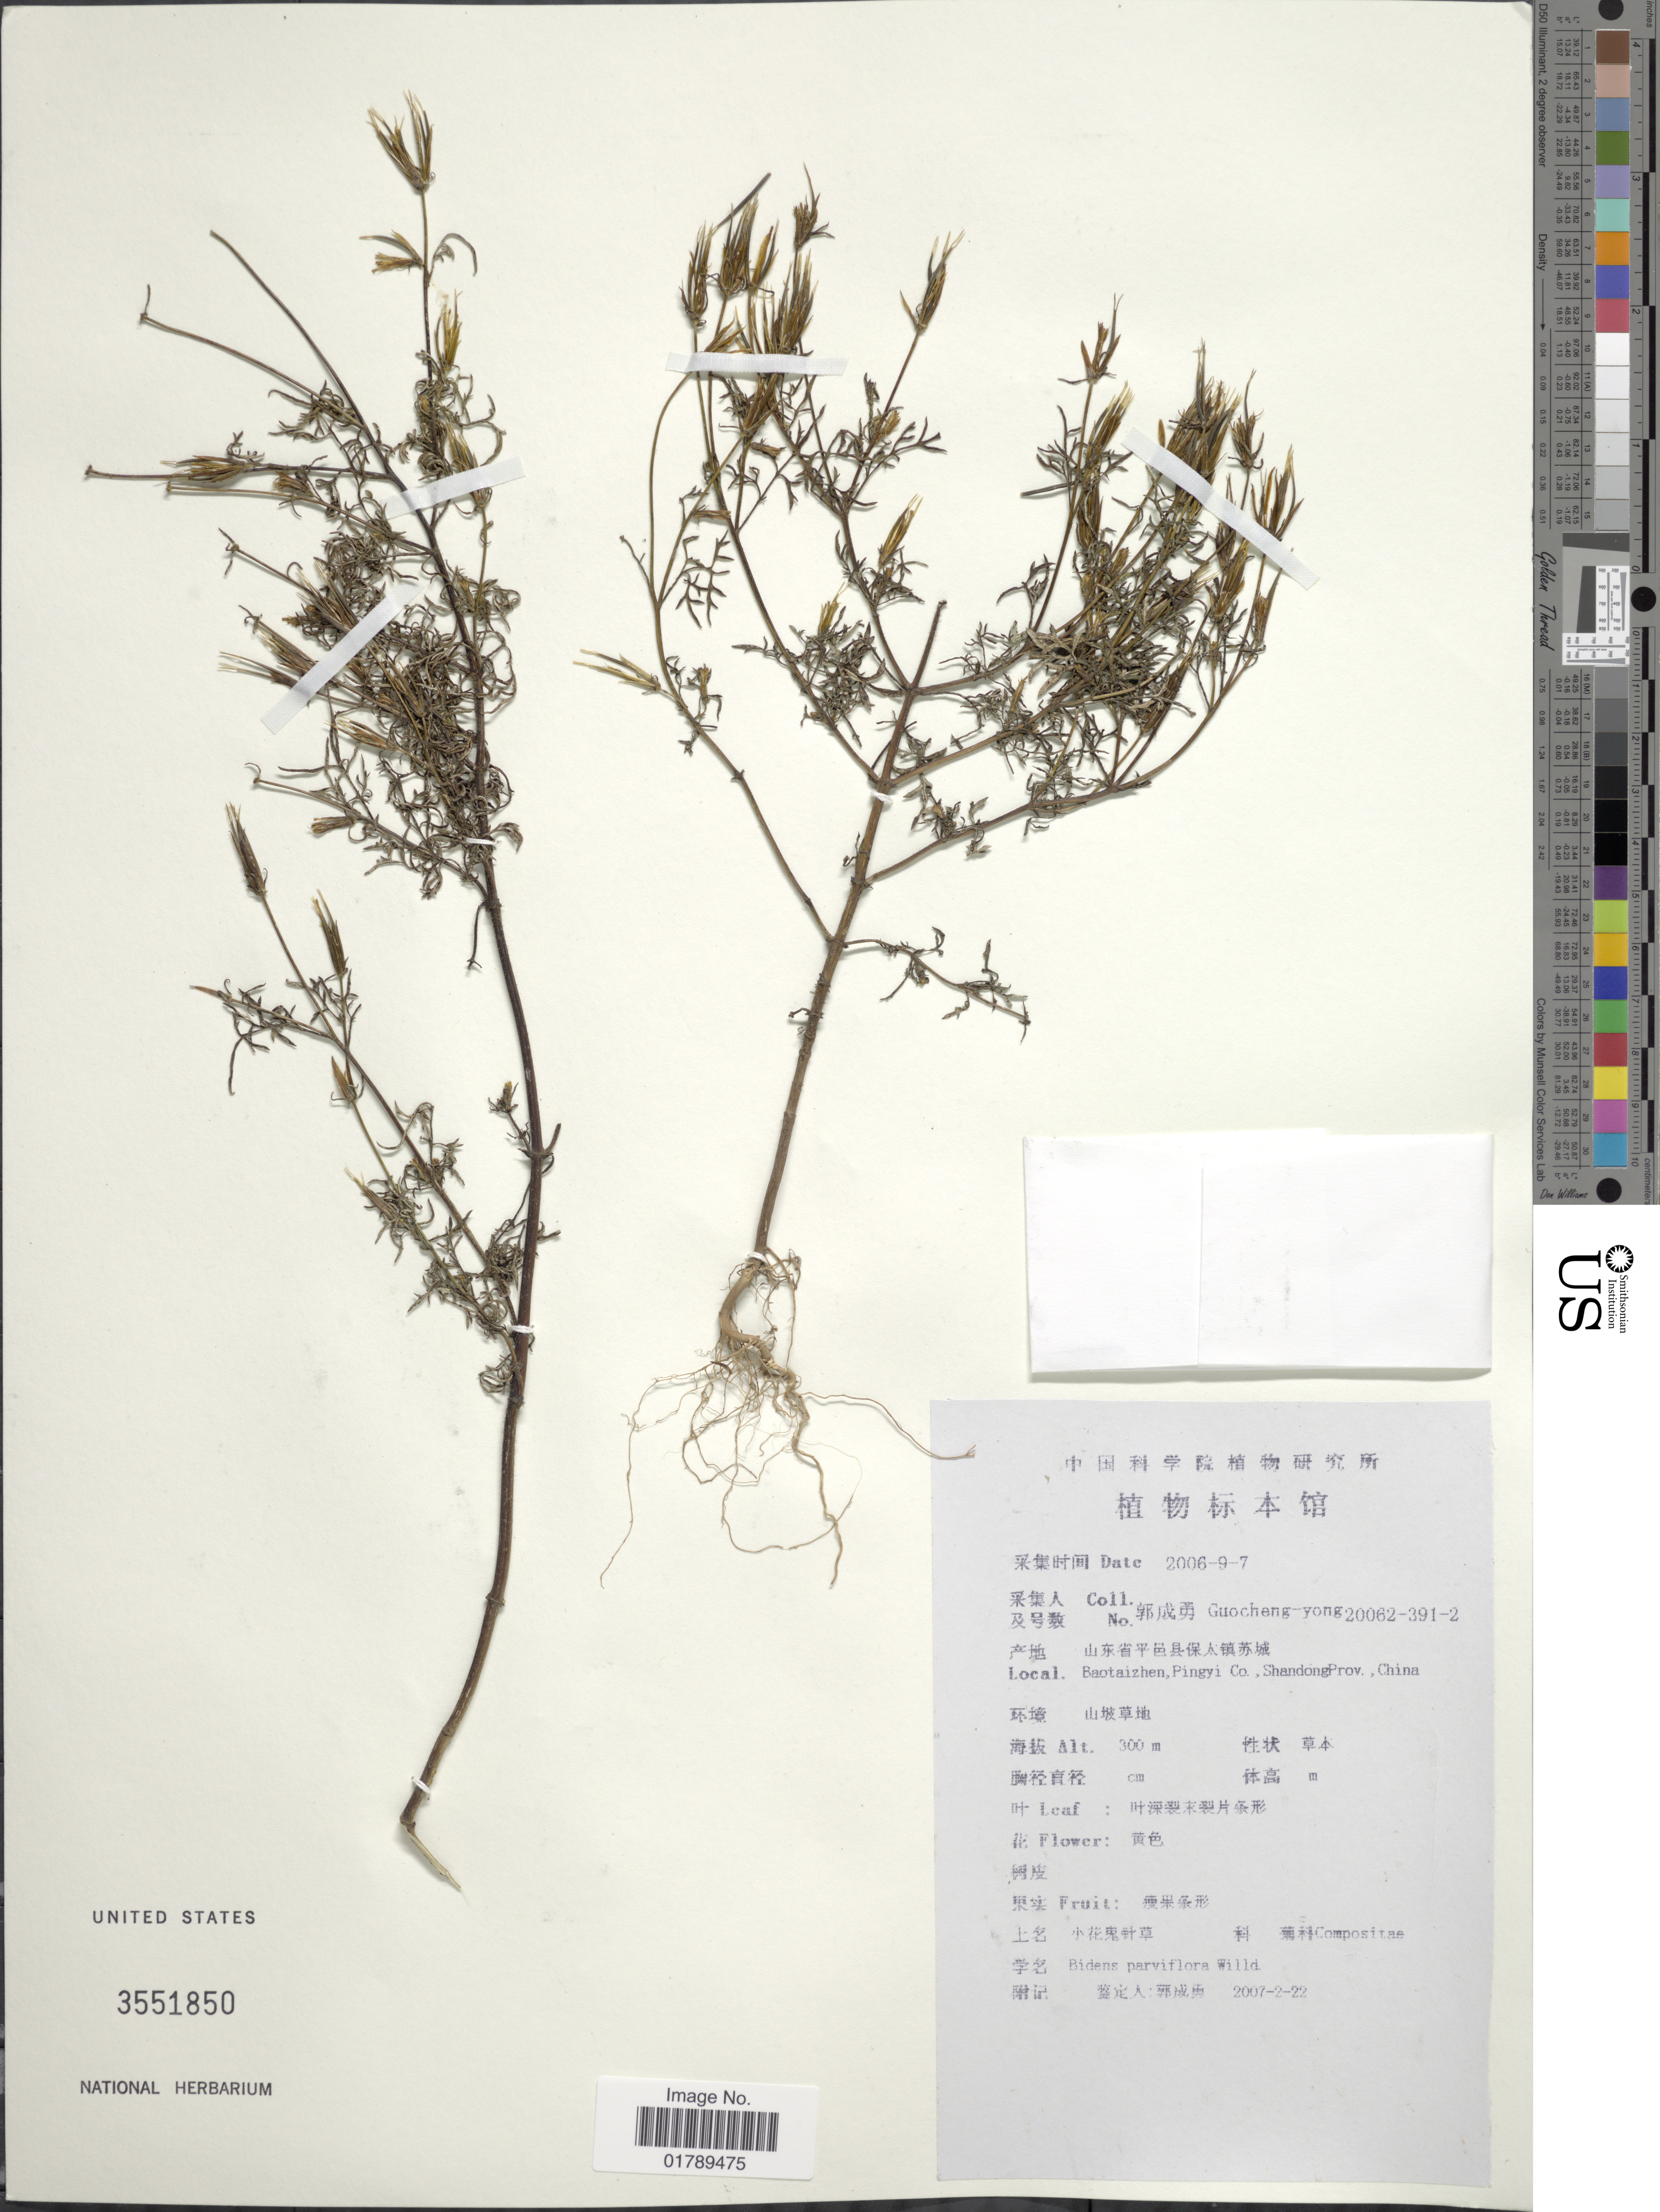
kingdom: Plantae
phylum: Tracheophyta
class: Magnoliopsida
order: Asterales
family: Asteraceae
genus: Bidens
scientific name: Bidens parviflora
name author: Willd.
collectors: Guo cheng-yong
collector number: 20062-391-2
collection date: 2006-09-07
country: China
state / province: Shandong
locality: Baotaizhen, Pingyi Co. ShandongProv., China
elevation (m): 300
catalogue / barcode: US 3551850